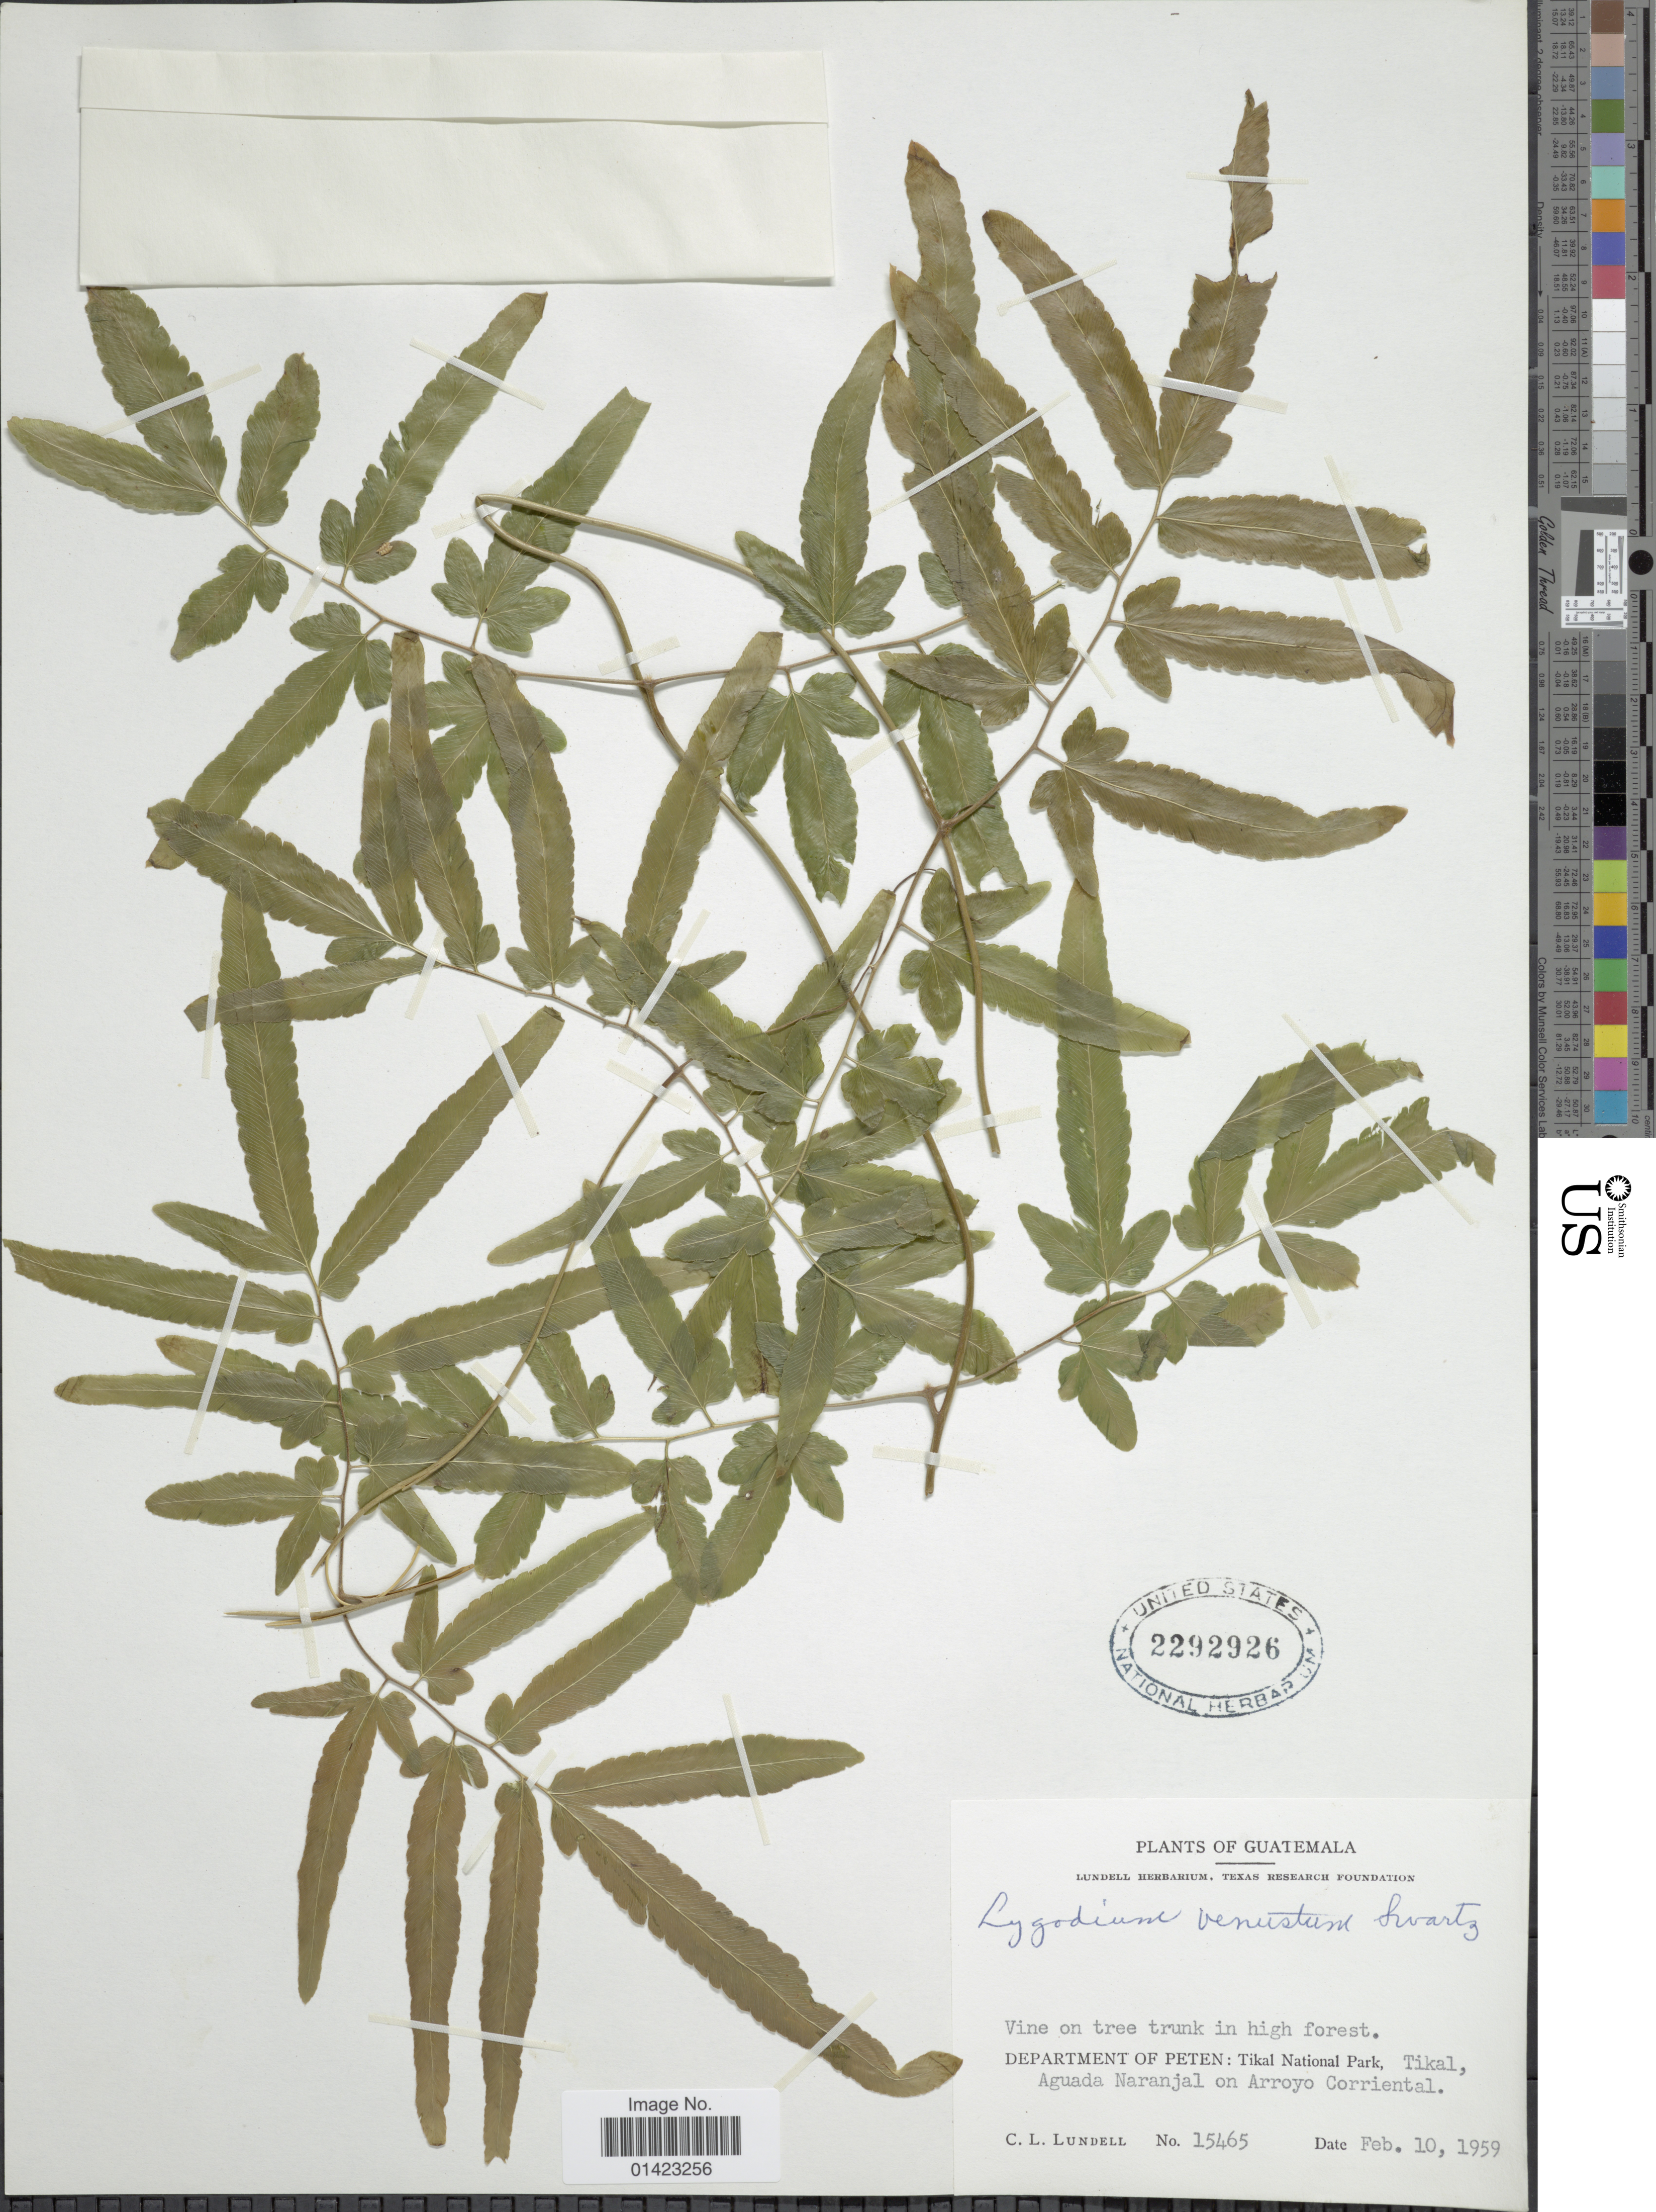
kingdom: Plantae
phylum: Tracheophyta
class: Polypodiopsida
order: Schizaeales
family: Lygodiaceae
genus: Lygodium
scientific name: Lygodium venustum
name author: Sw.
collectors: C. L. Lundell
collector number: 15465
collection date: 1959-02-10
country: Guatemala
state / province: El Petén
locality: Department of Peten: Tikal National Park, Tikal, Aguada Naranjal on Arroyo Corriental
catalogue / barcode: US 2292926